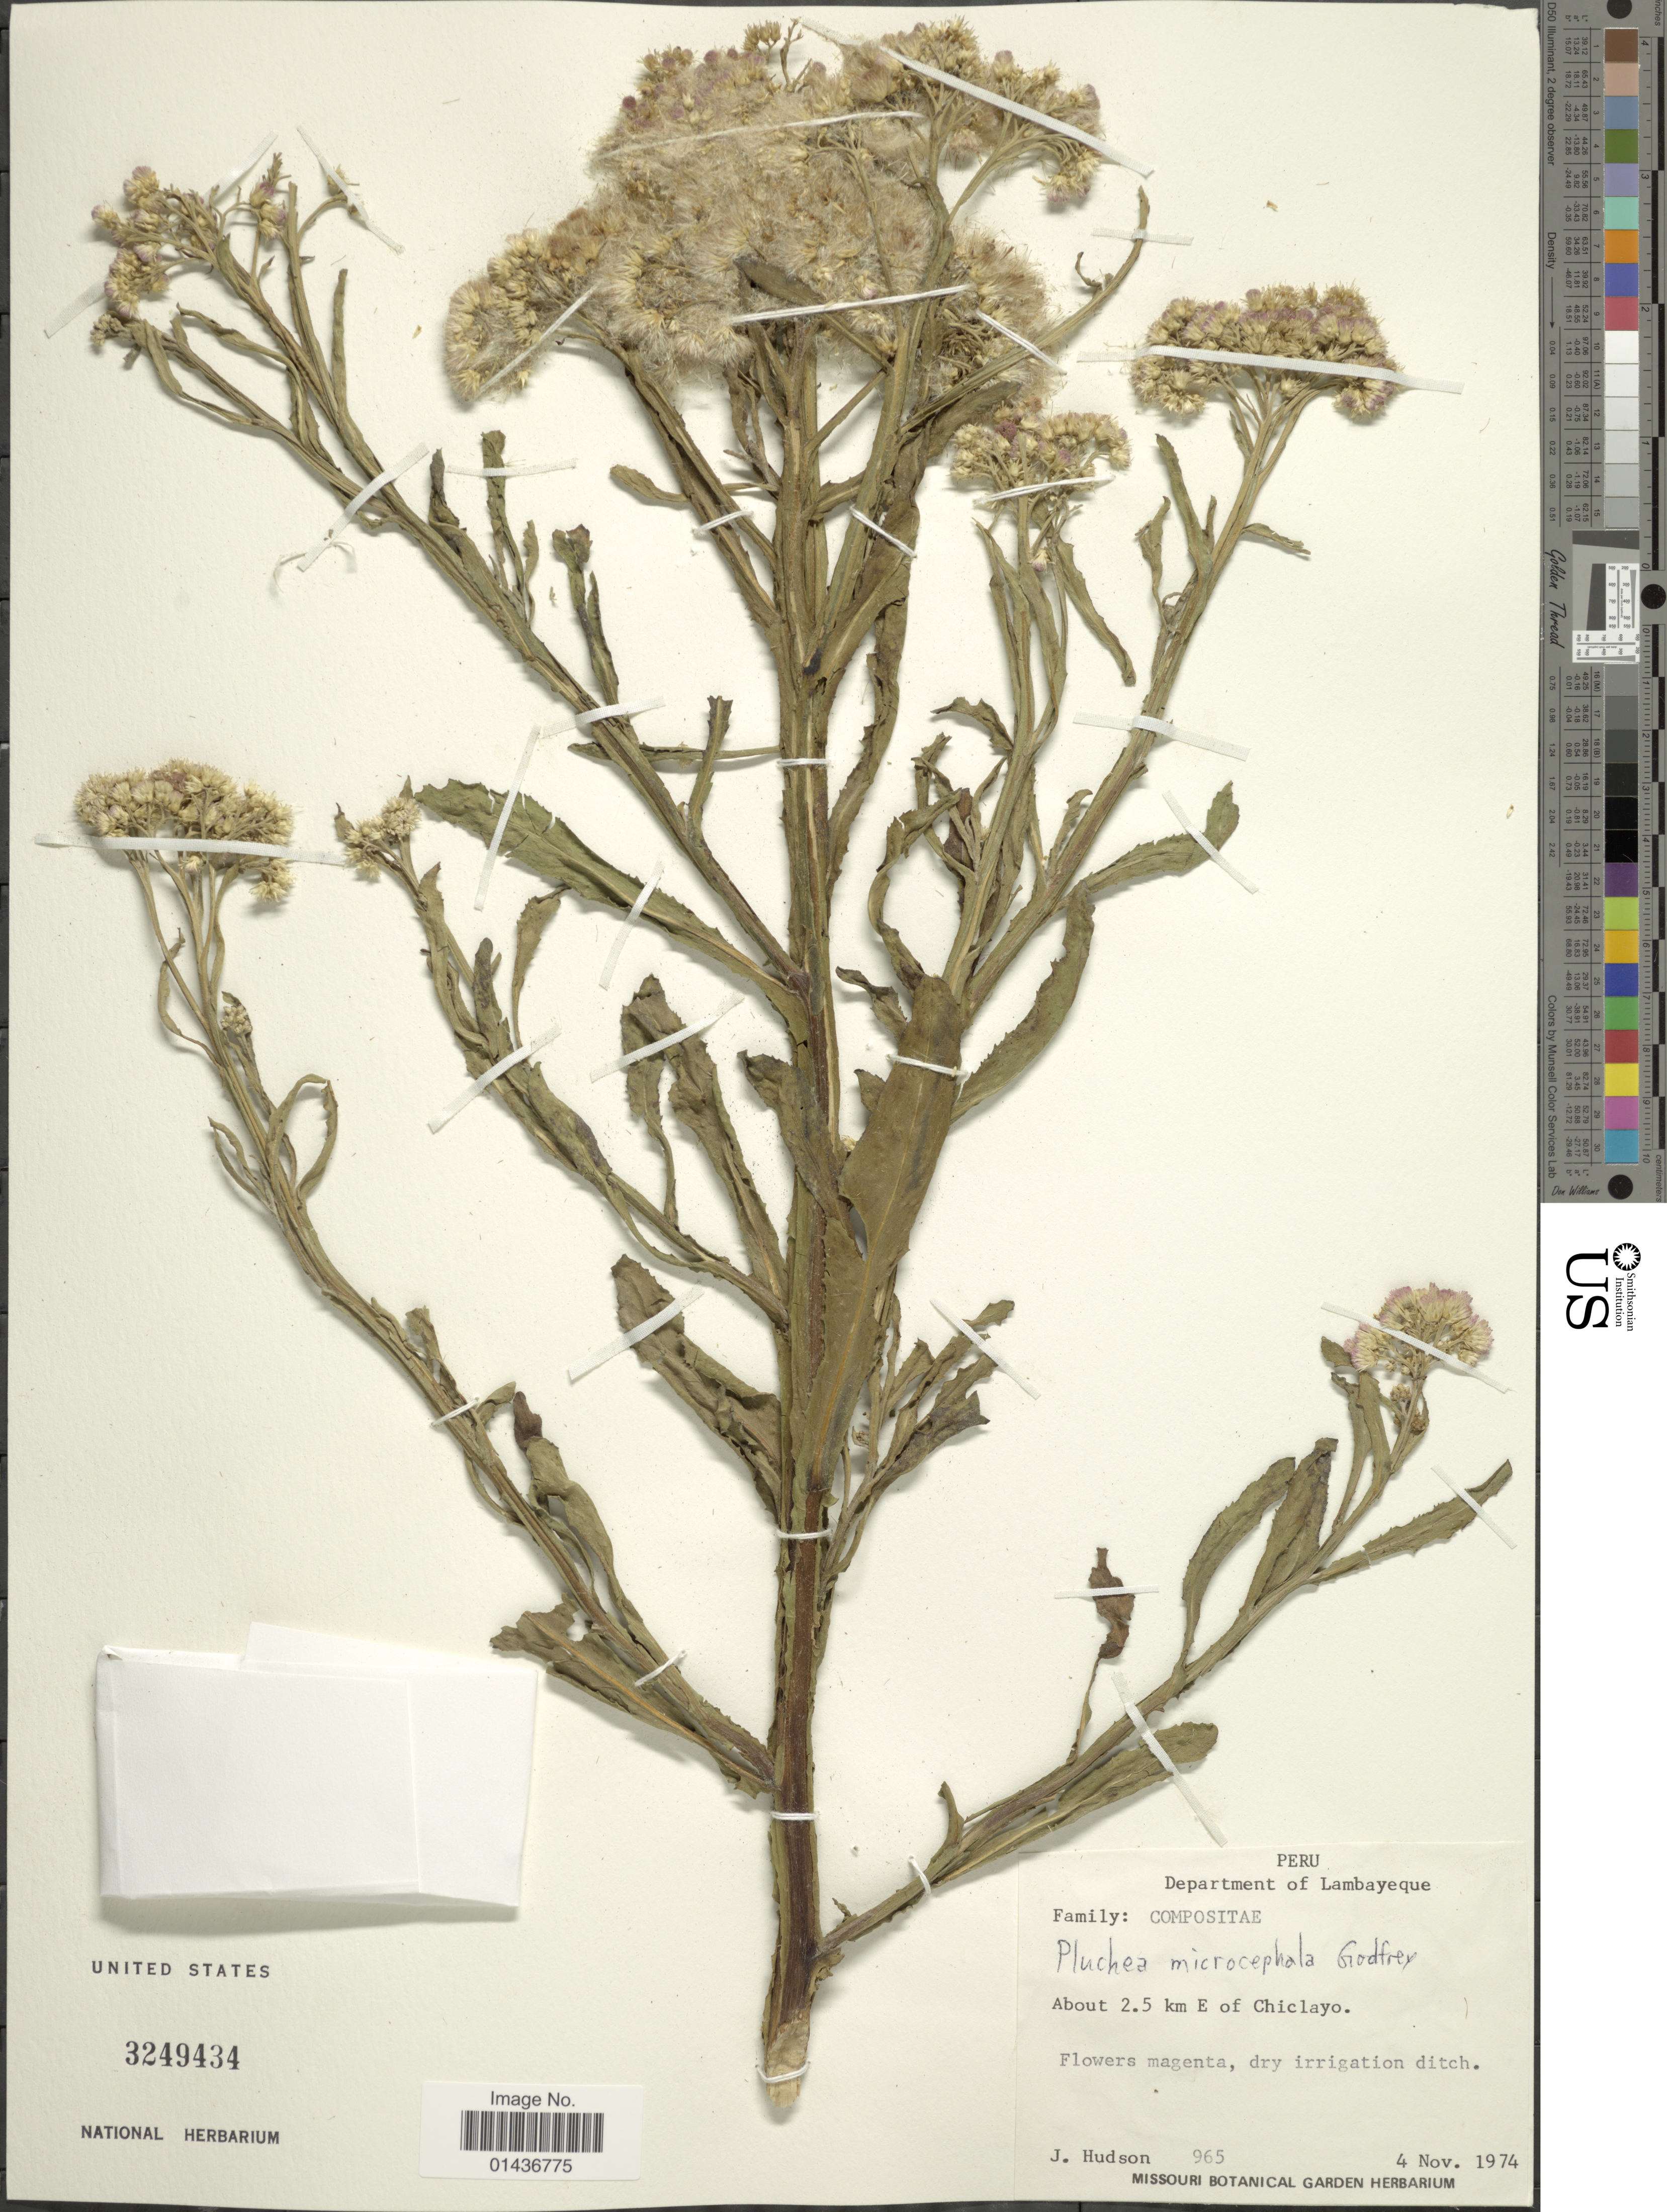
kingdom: Plantae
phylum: Tracheophyta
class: Magnoliopsida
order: Asterales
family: Asteraceae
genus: Pluchea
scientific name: Pluchea sagittalis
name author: (Lam.) Cabrera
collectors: J. Hudson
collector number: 965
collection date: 1974-11-04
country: Peru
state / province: Lambayeque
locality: Department of Lambayeque, About 2.5 km E of Chiclayo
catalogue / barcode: US 3249434